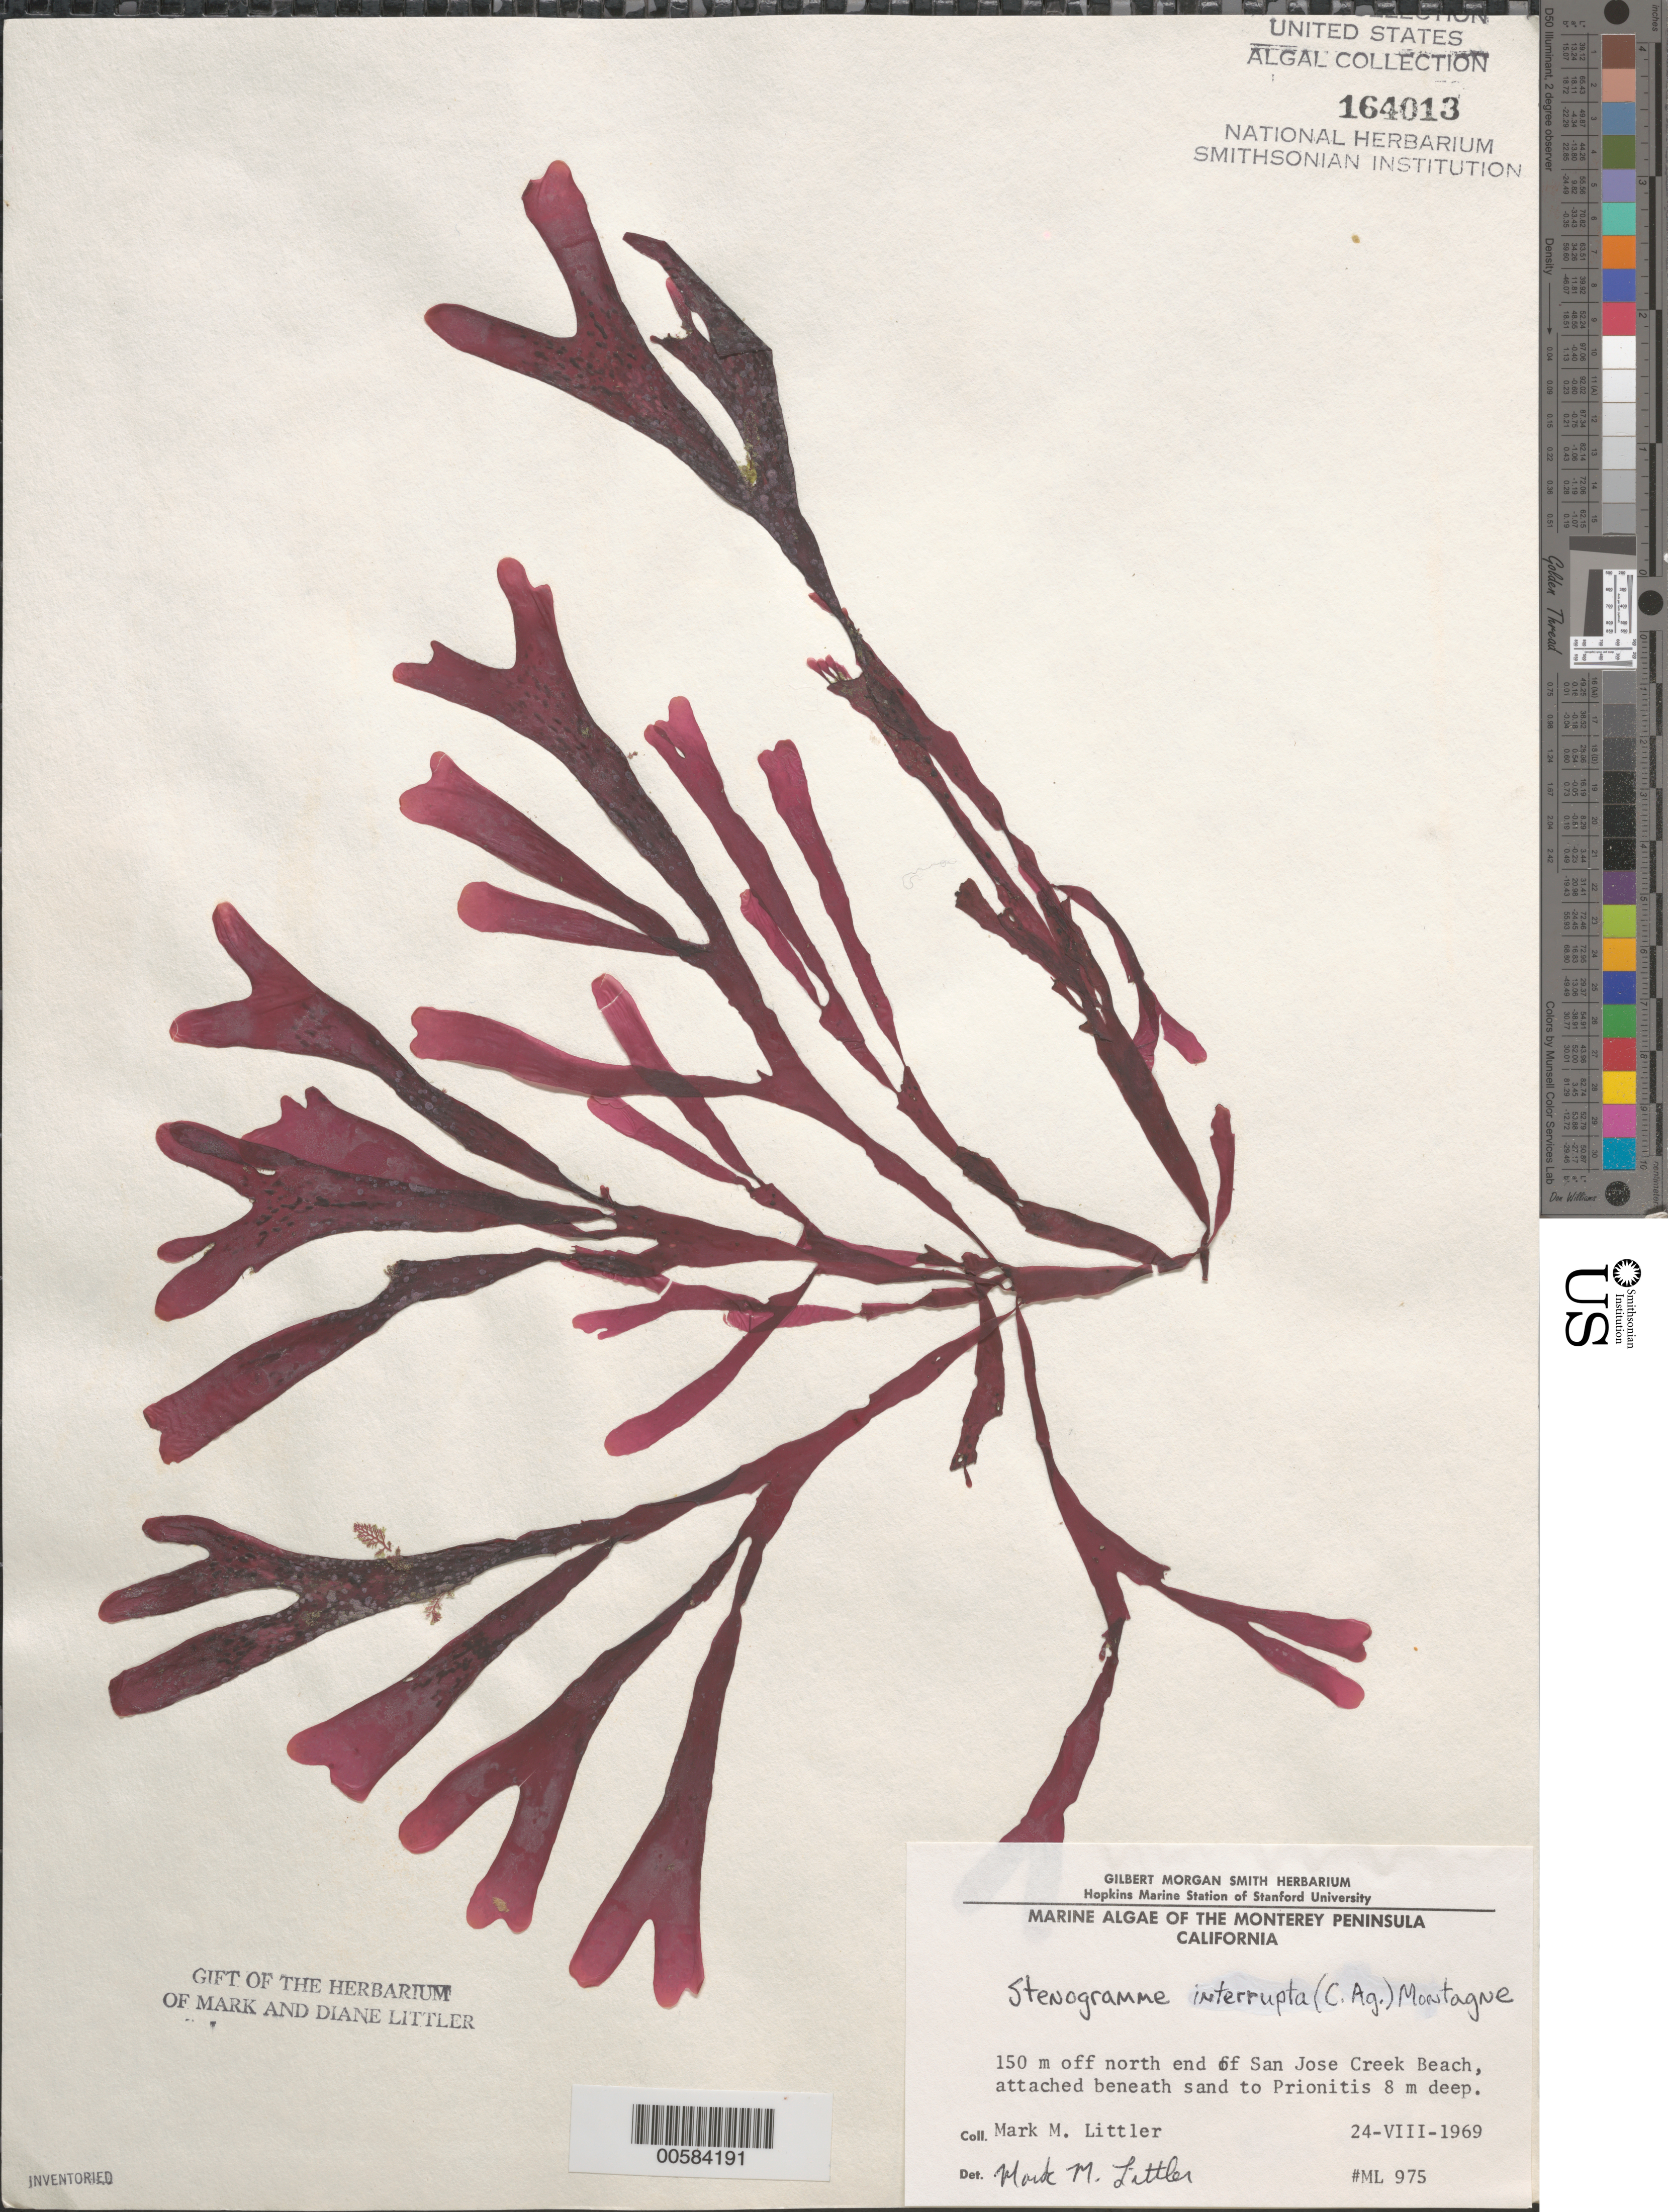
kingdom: Plantae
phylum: Rhodophyta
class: Florideophyceae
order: Gigartinales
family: Phyllophoraceae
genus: Stenogramma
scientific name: Stenogramma interruptum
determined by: Littler, M. M.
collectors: M. M. Littler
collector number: ML 975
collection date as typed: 24 Aug 1969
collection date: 1969-08-24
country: United States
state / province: California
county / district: Monterey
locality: San Jose Creek Beach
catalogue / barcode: US 164013